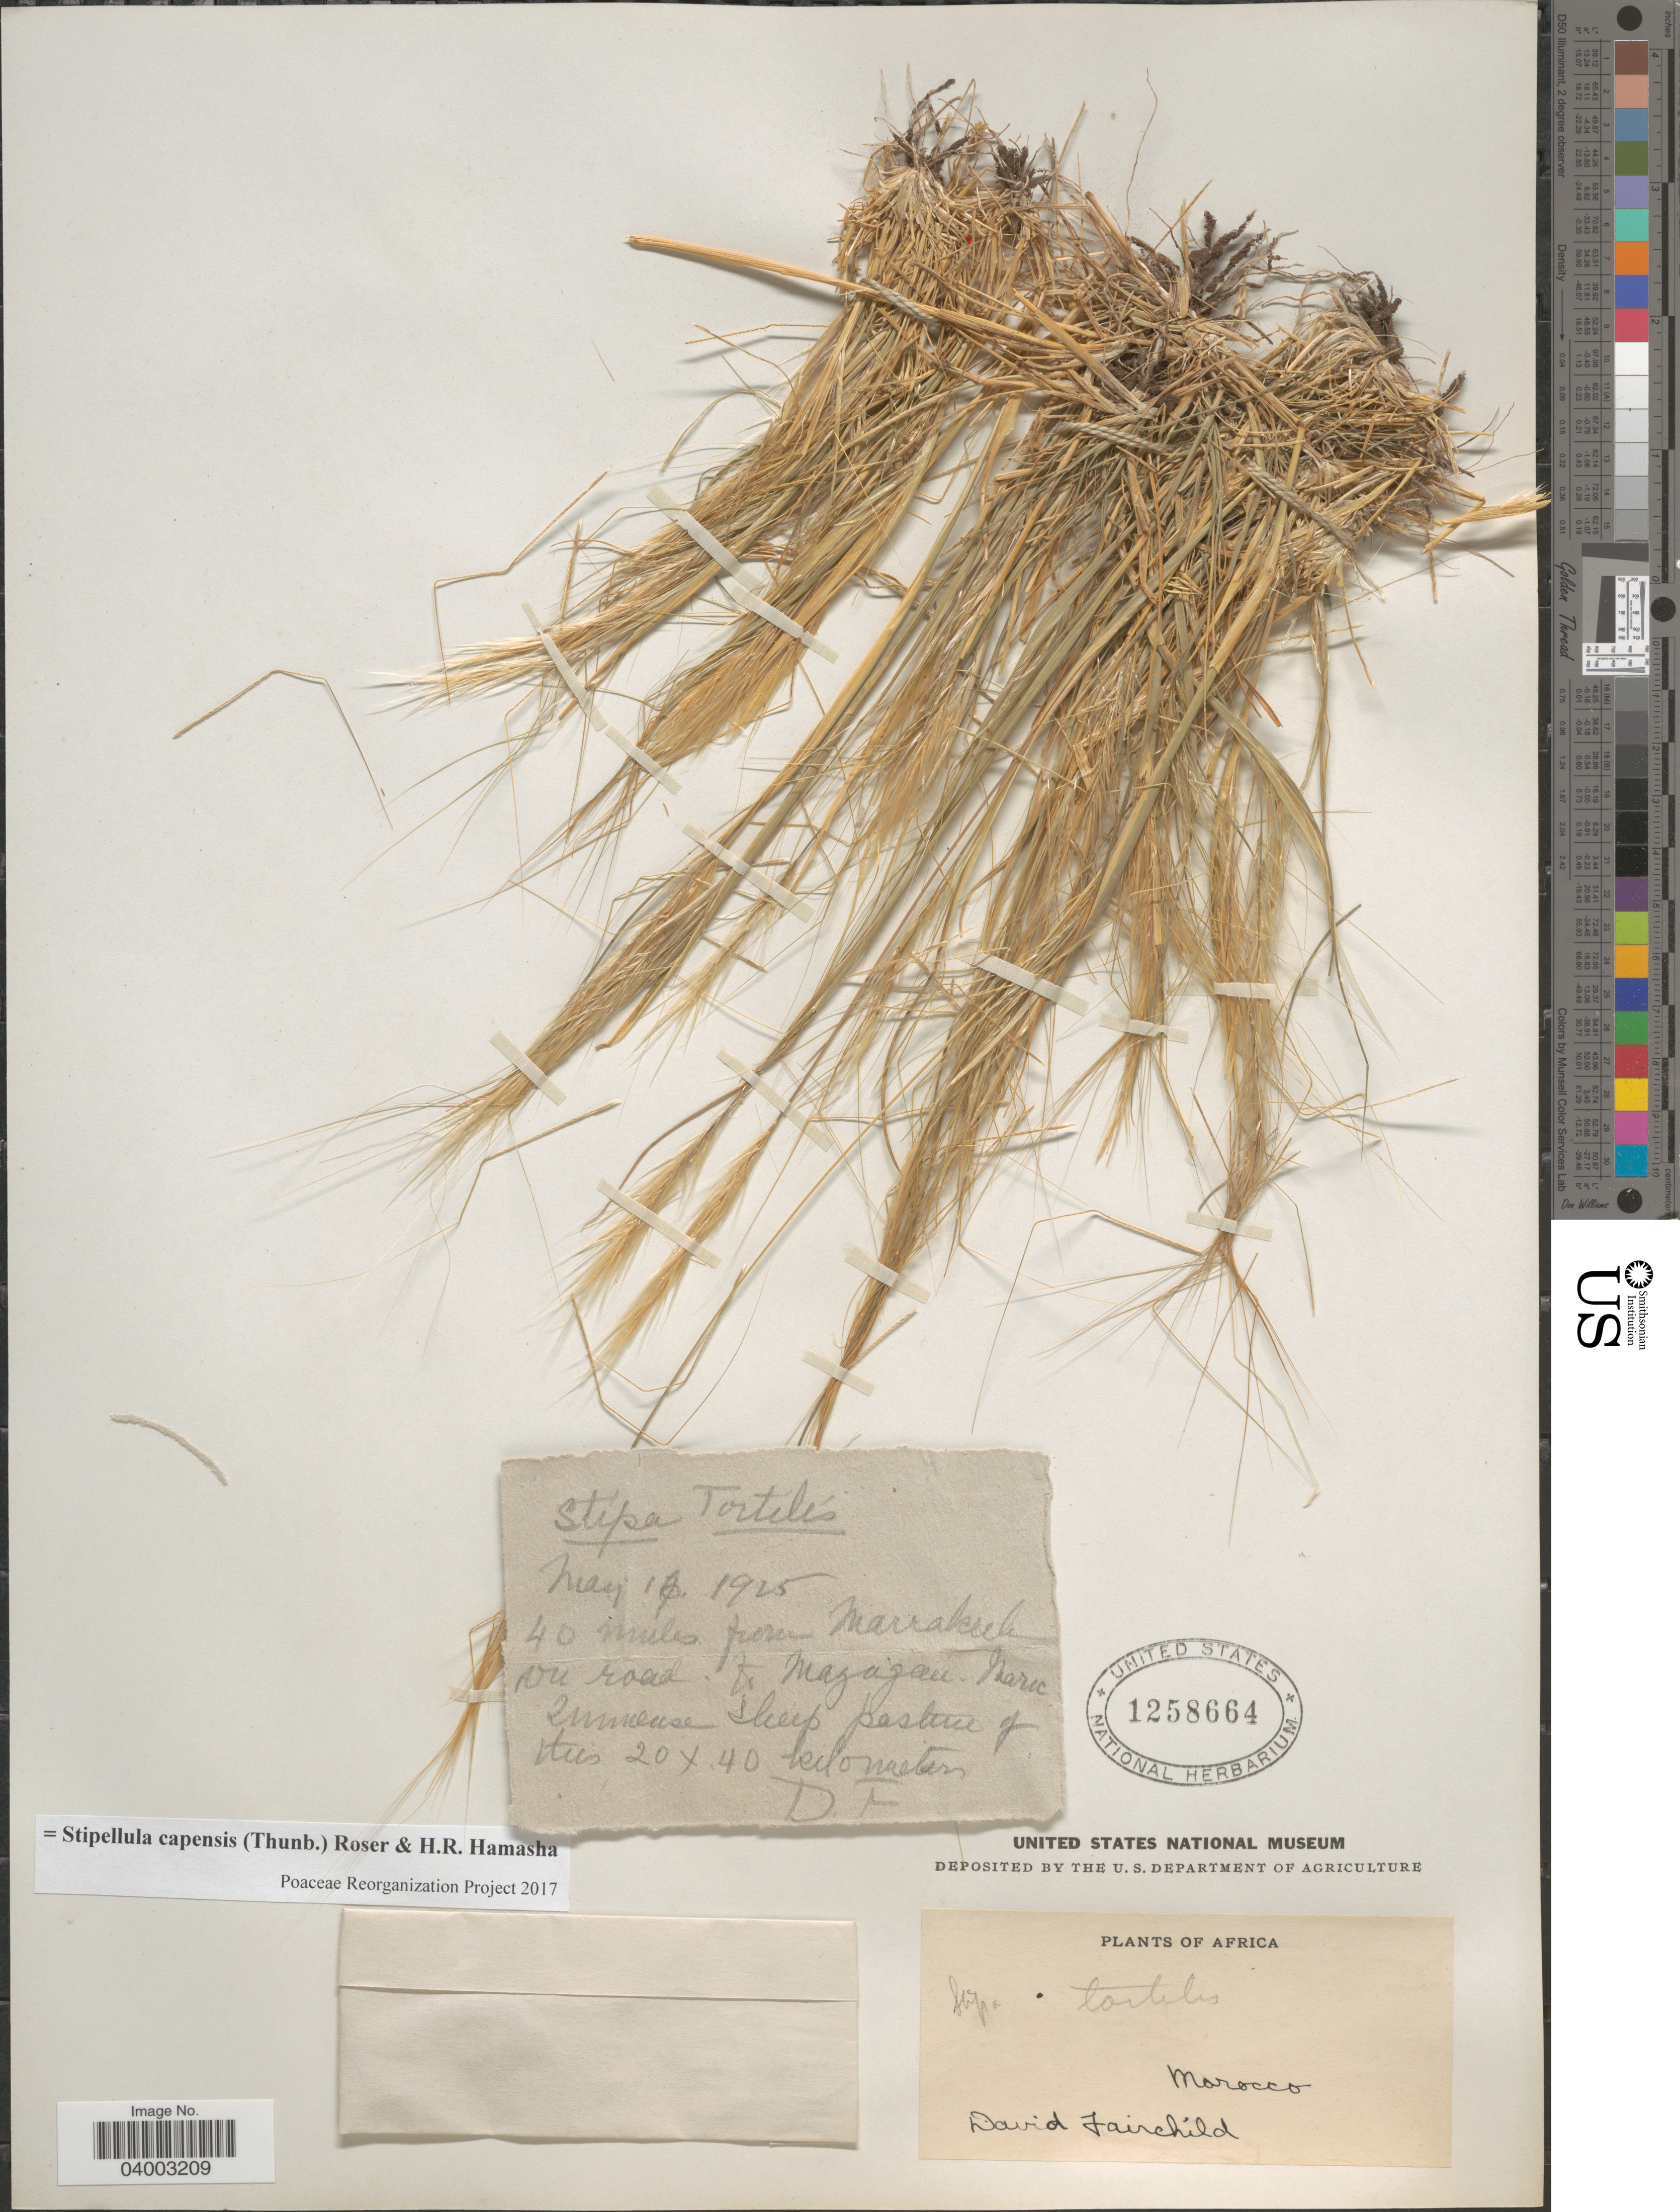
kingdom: Plantae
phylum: Tracheophyta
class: Liliopsida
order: Poales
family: Poaceae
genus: Stipellula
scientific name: Stipellula capensis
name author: (Thunb.) Röser & H. R. Hamasha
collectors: D. Fairchild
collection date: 1925-05-16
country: Morocco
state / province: Marrakech-Tensift-Al Haouz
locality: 40 miles from Marrakech on road. to Mazagan. Maroc Zunnense [interpreted] Sheep pasture of hills [interpreted] 20 x 40 kilometers.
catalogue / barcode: US 1258664